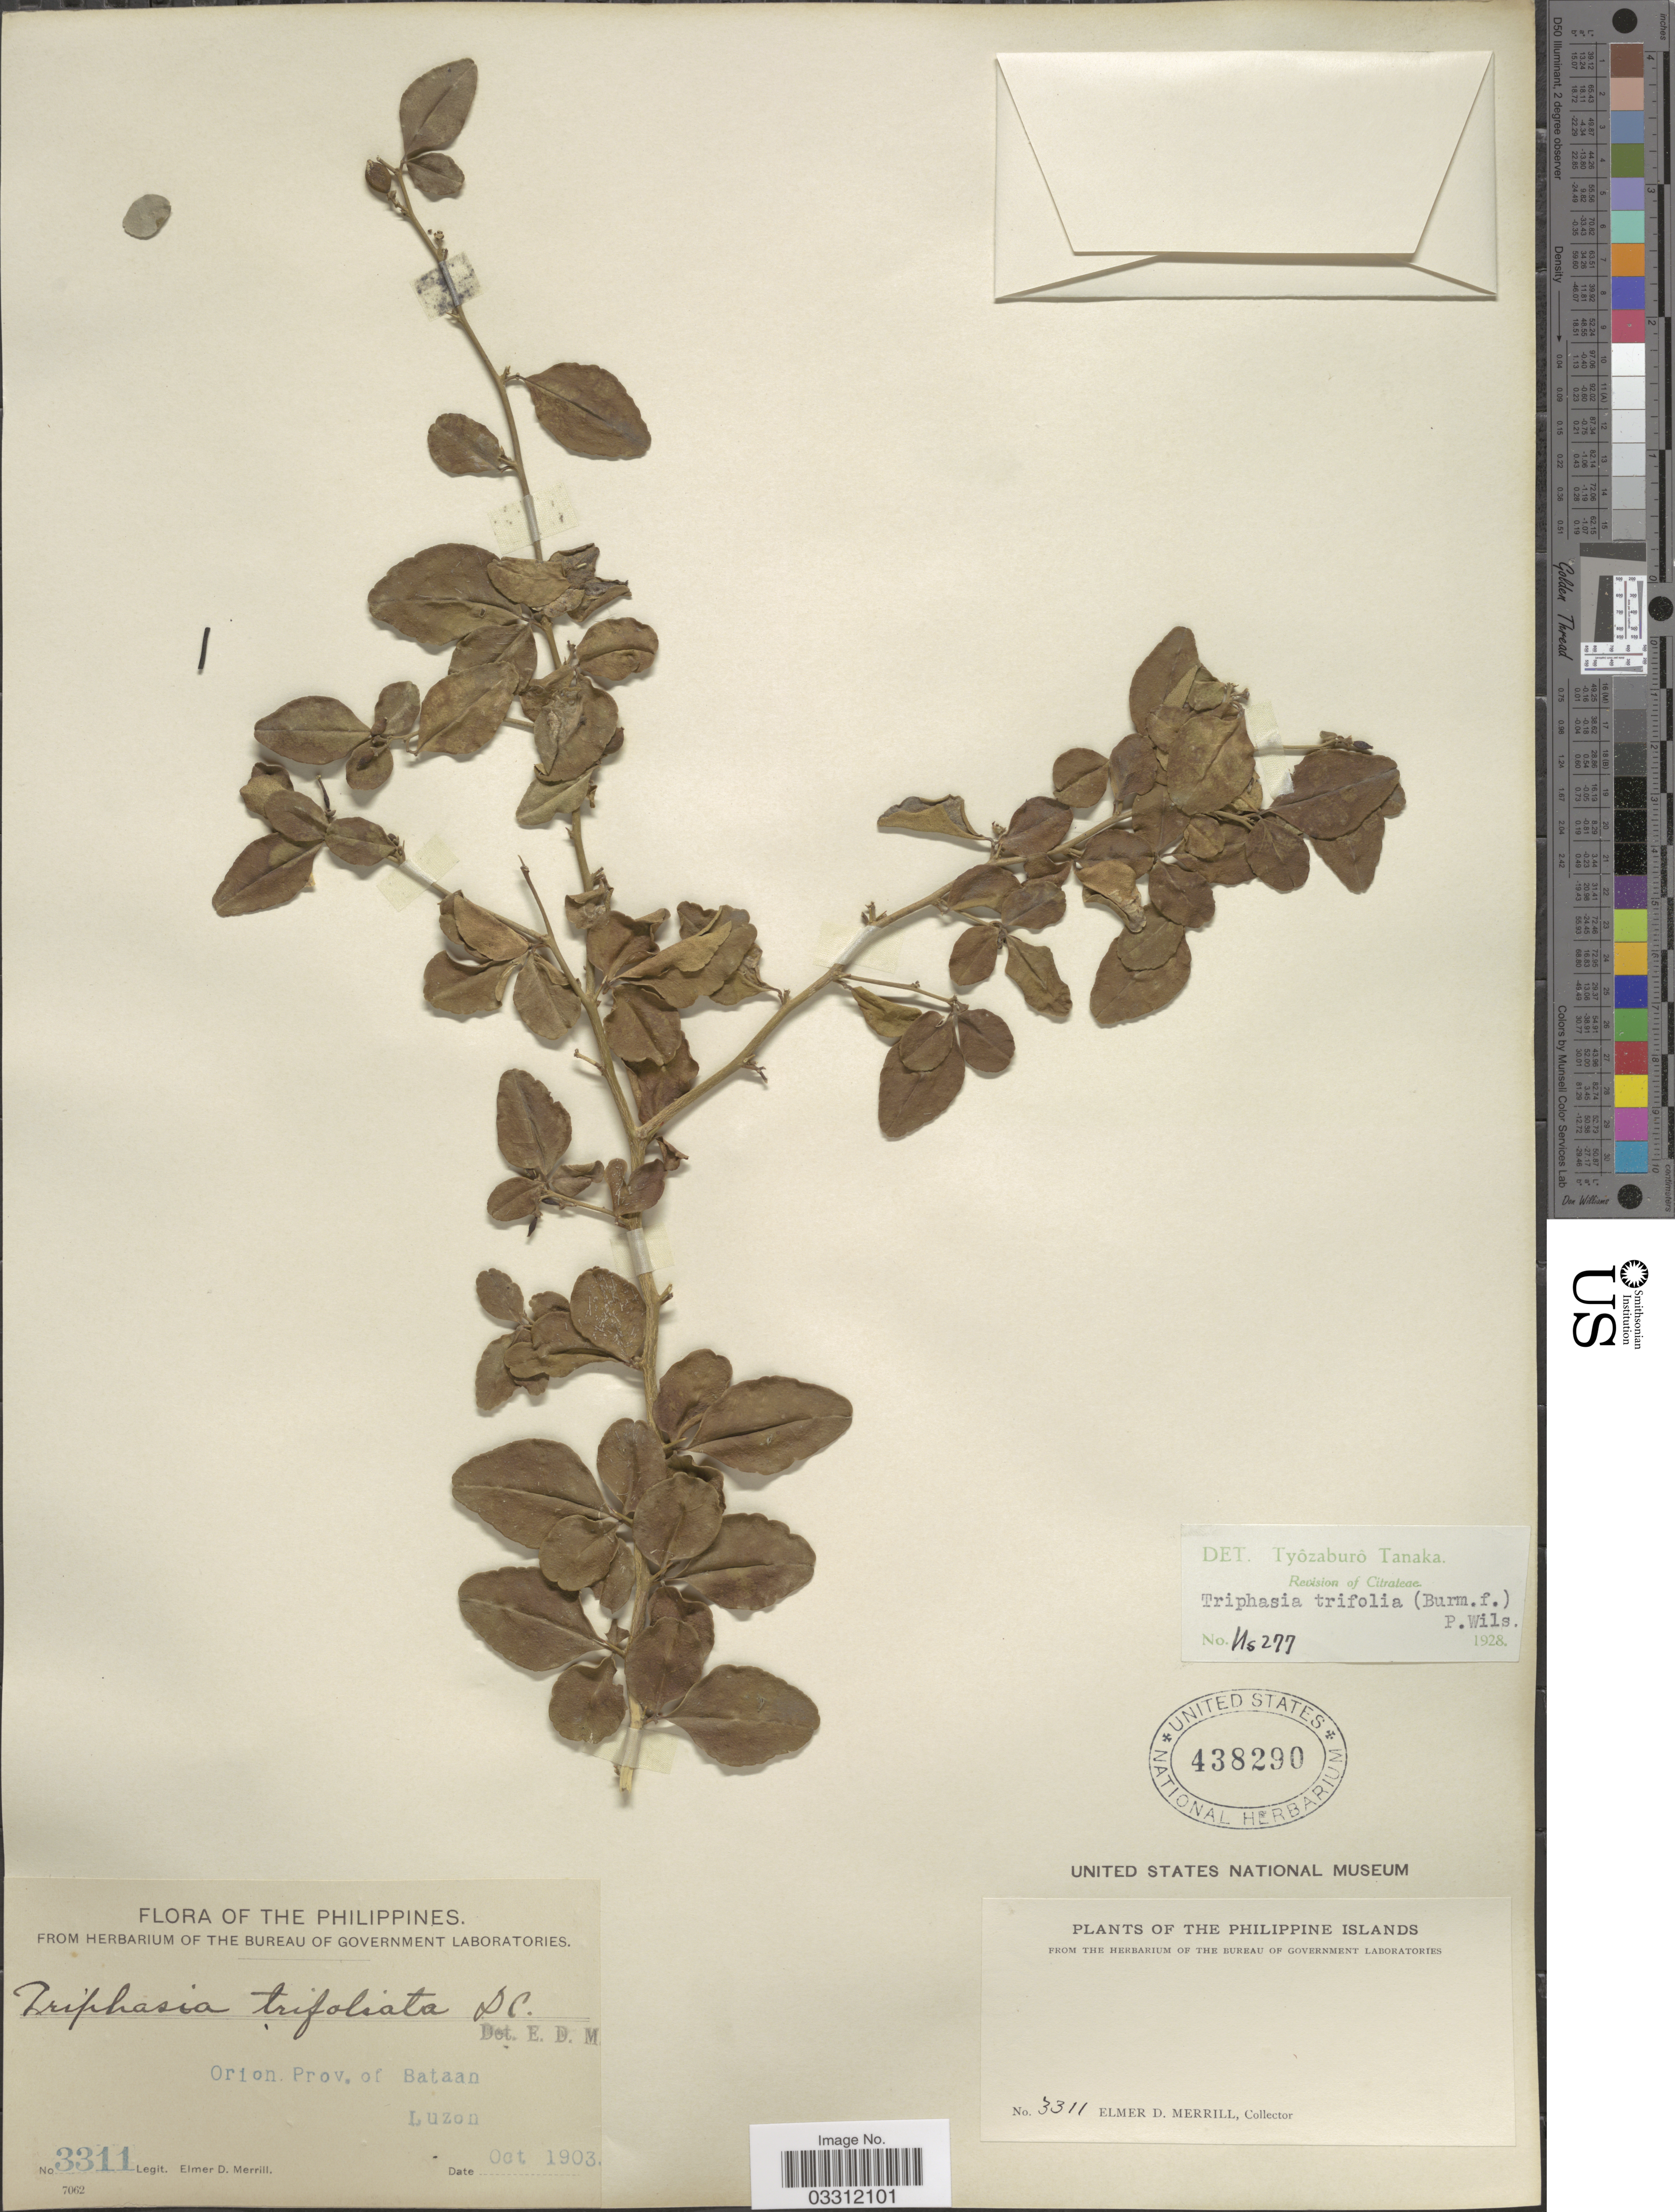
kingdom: Plantae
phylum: Tracheophyta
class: Magnoliopsida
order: Sapindales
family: Rutaceae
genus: Triphasia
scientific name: Triphasia trifolia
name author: (Burm. f.) P. Wilson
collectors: E. D. Merrill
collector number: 3311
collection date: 1903-10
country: Philippines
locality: Orion. Prov. of Bataan, Luzon.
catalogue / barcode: US 438290